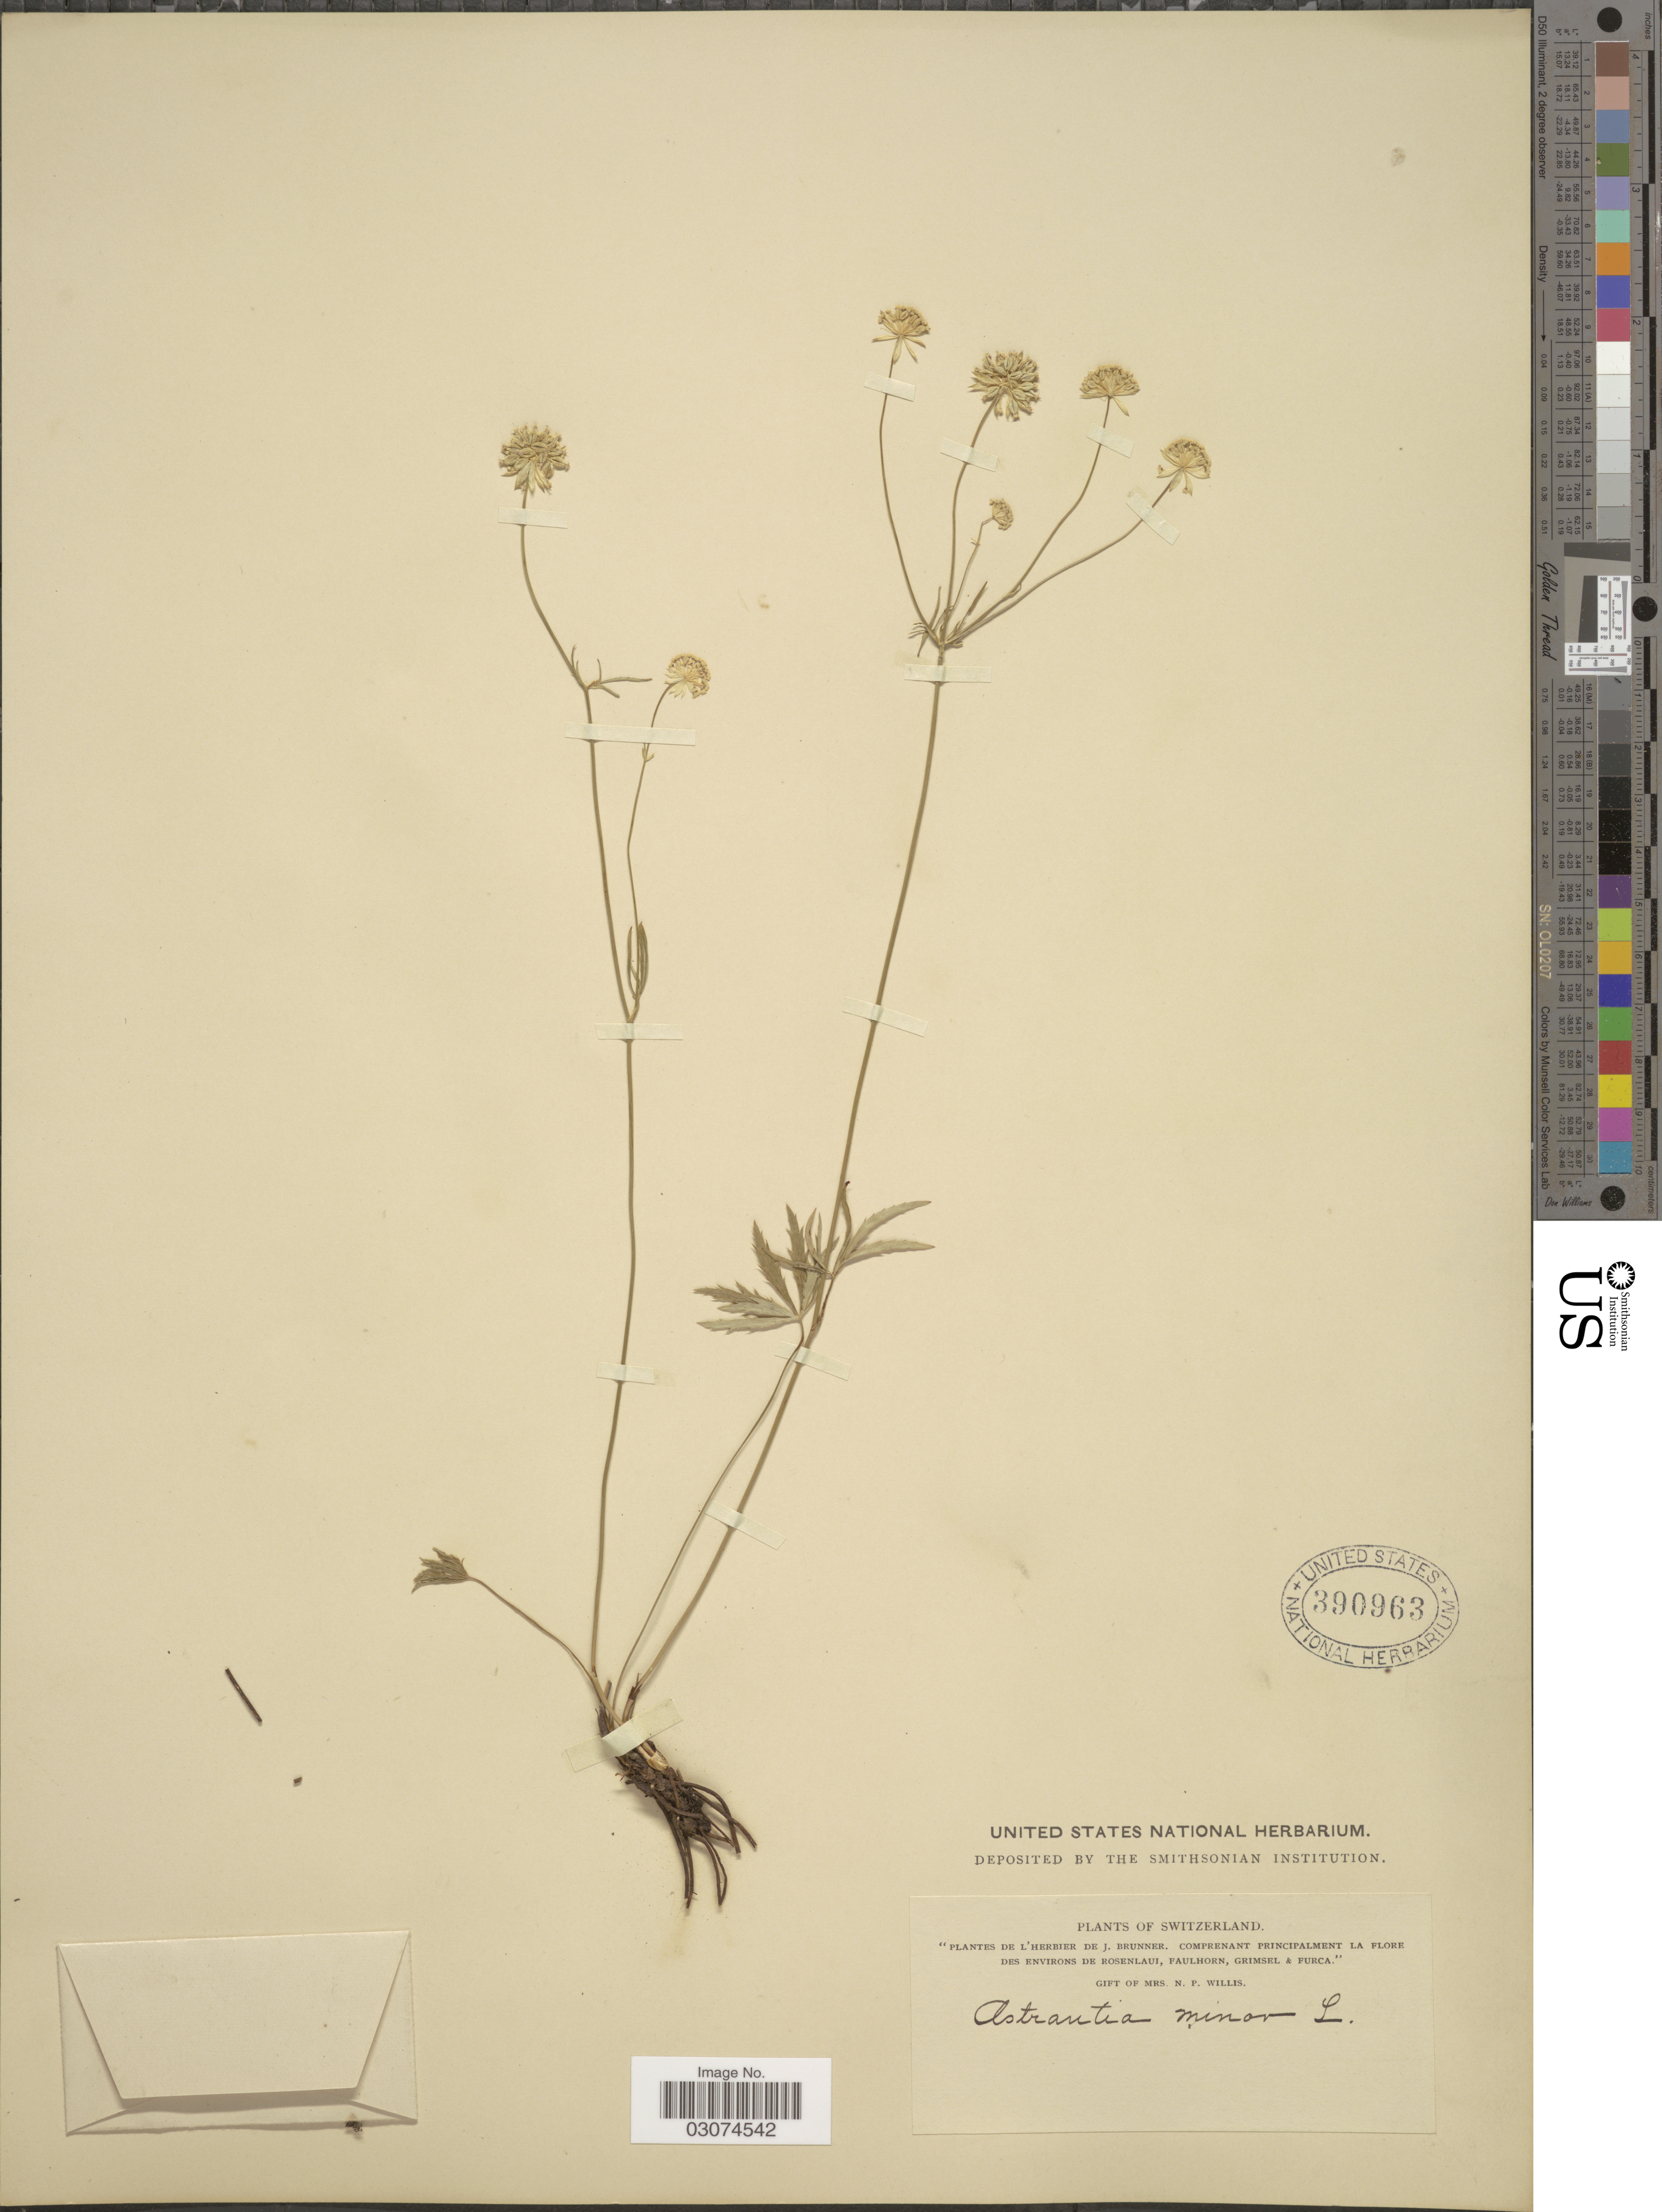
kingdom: Plantae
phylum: Tracheophyta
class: Magnoliopsida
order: Apiales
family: Apiaceae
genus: Astrantia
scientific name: Astrantia minor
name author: L.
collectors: ex herb. J. Brunner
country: Switzerland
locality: Environs de Rosenlaui, Faulhorn, Grimsel & Furca.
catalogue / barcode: US 390963